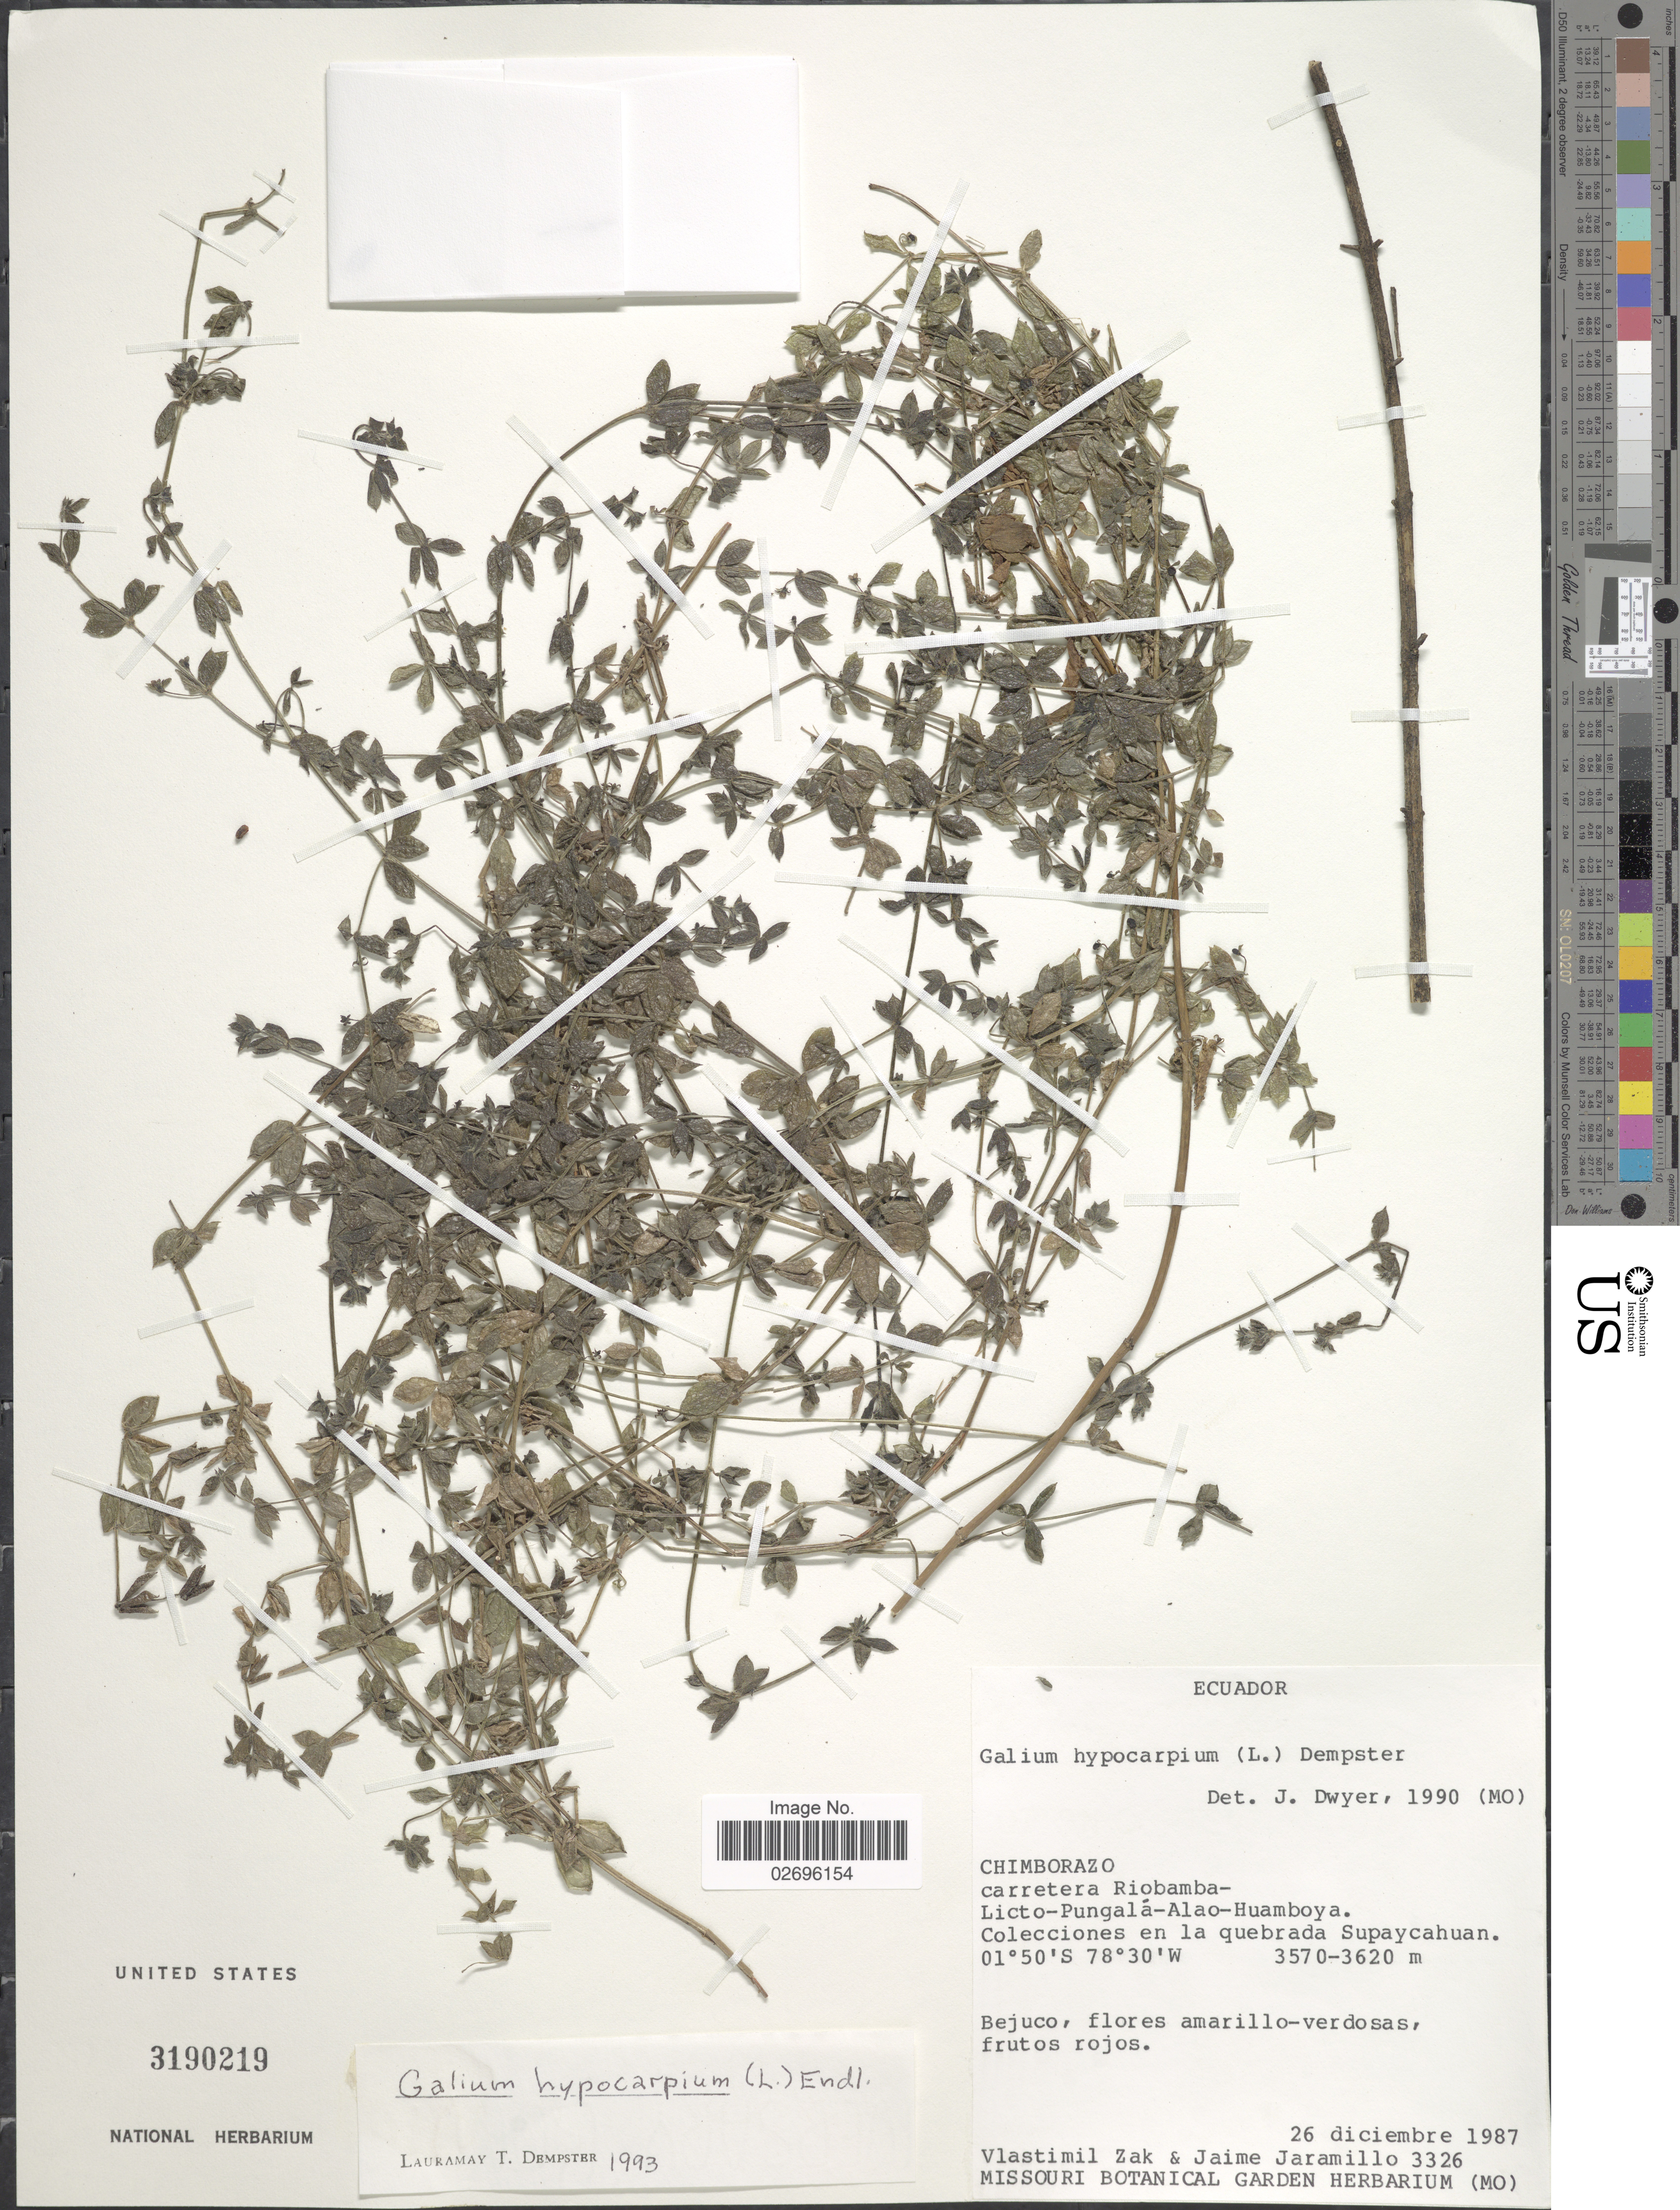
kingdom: Plantae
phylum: Tracheophyta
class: Magnoliopsida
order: Gentianales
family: Rubiaceae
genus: Galium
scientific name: Galium hypocarpium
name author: (L.) Endl. ex Griseb.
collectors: V. Zak & J. Jaramillo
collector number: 3326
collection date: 1987-12-26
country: Ecuador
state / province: Chimborazo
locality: Carretera Riobamba - Licto-Pungalá-Alao-Huamboya.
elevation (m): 3570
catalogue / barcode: US 3190219